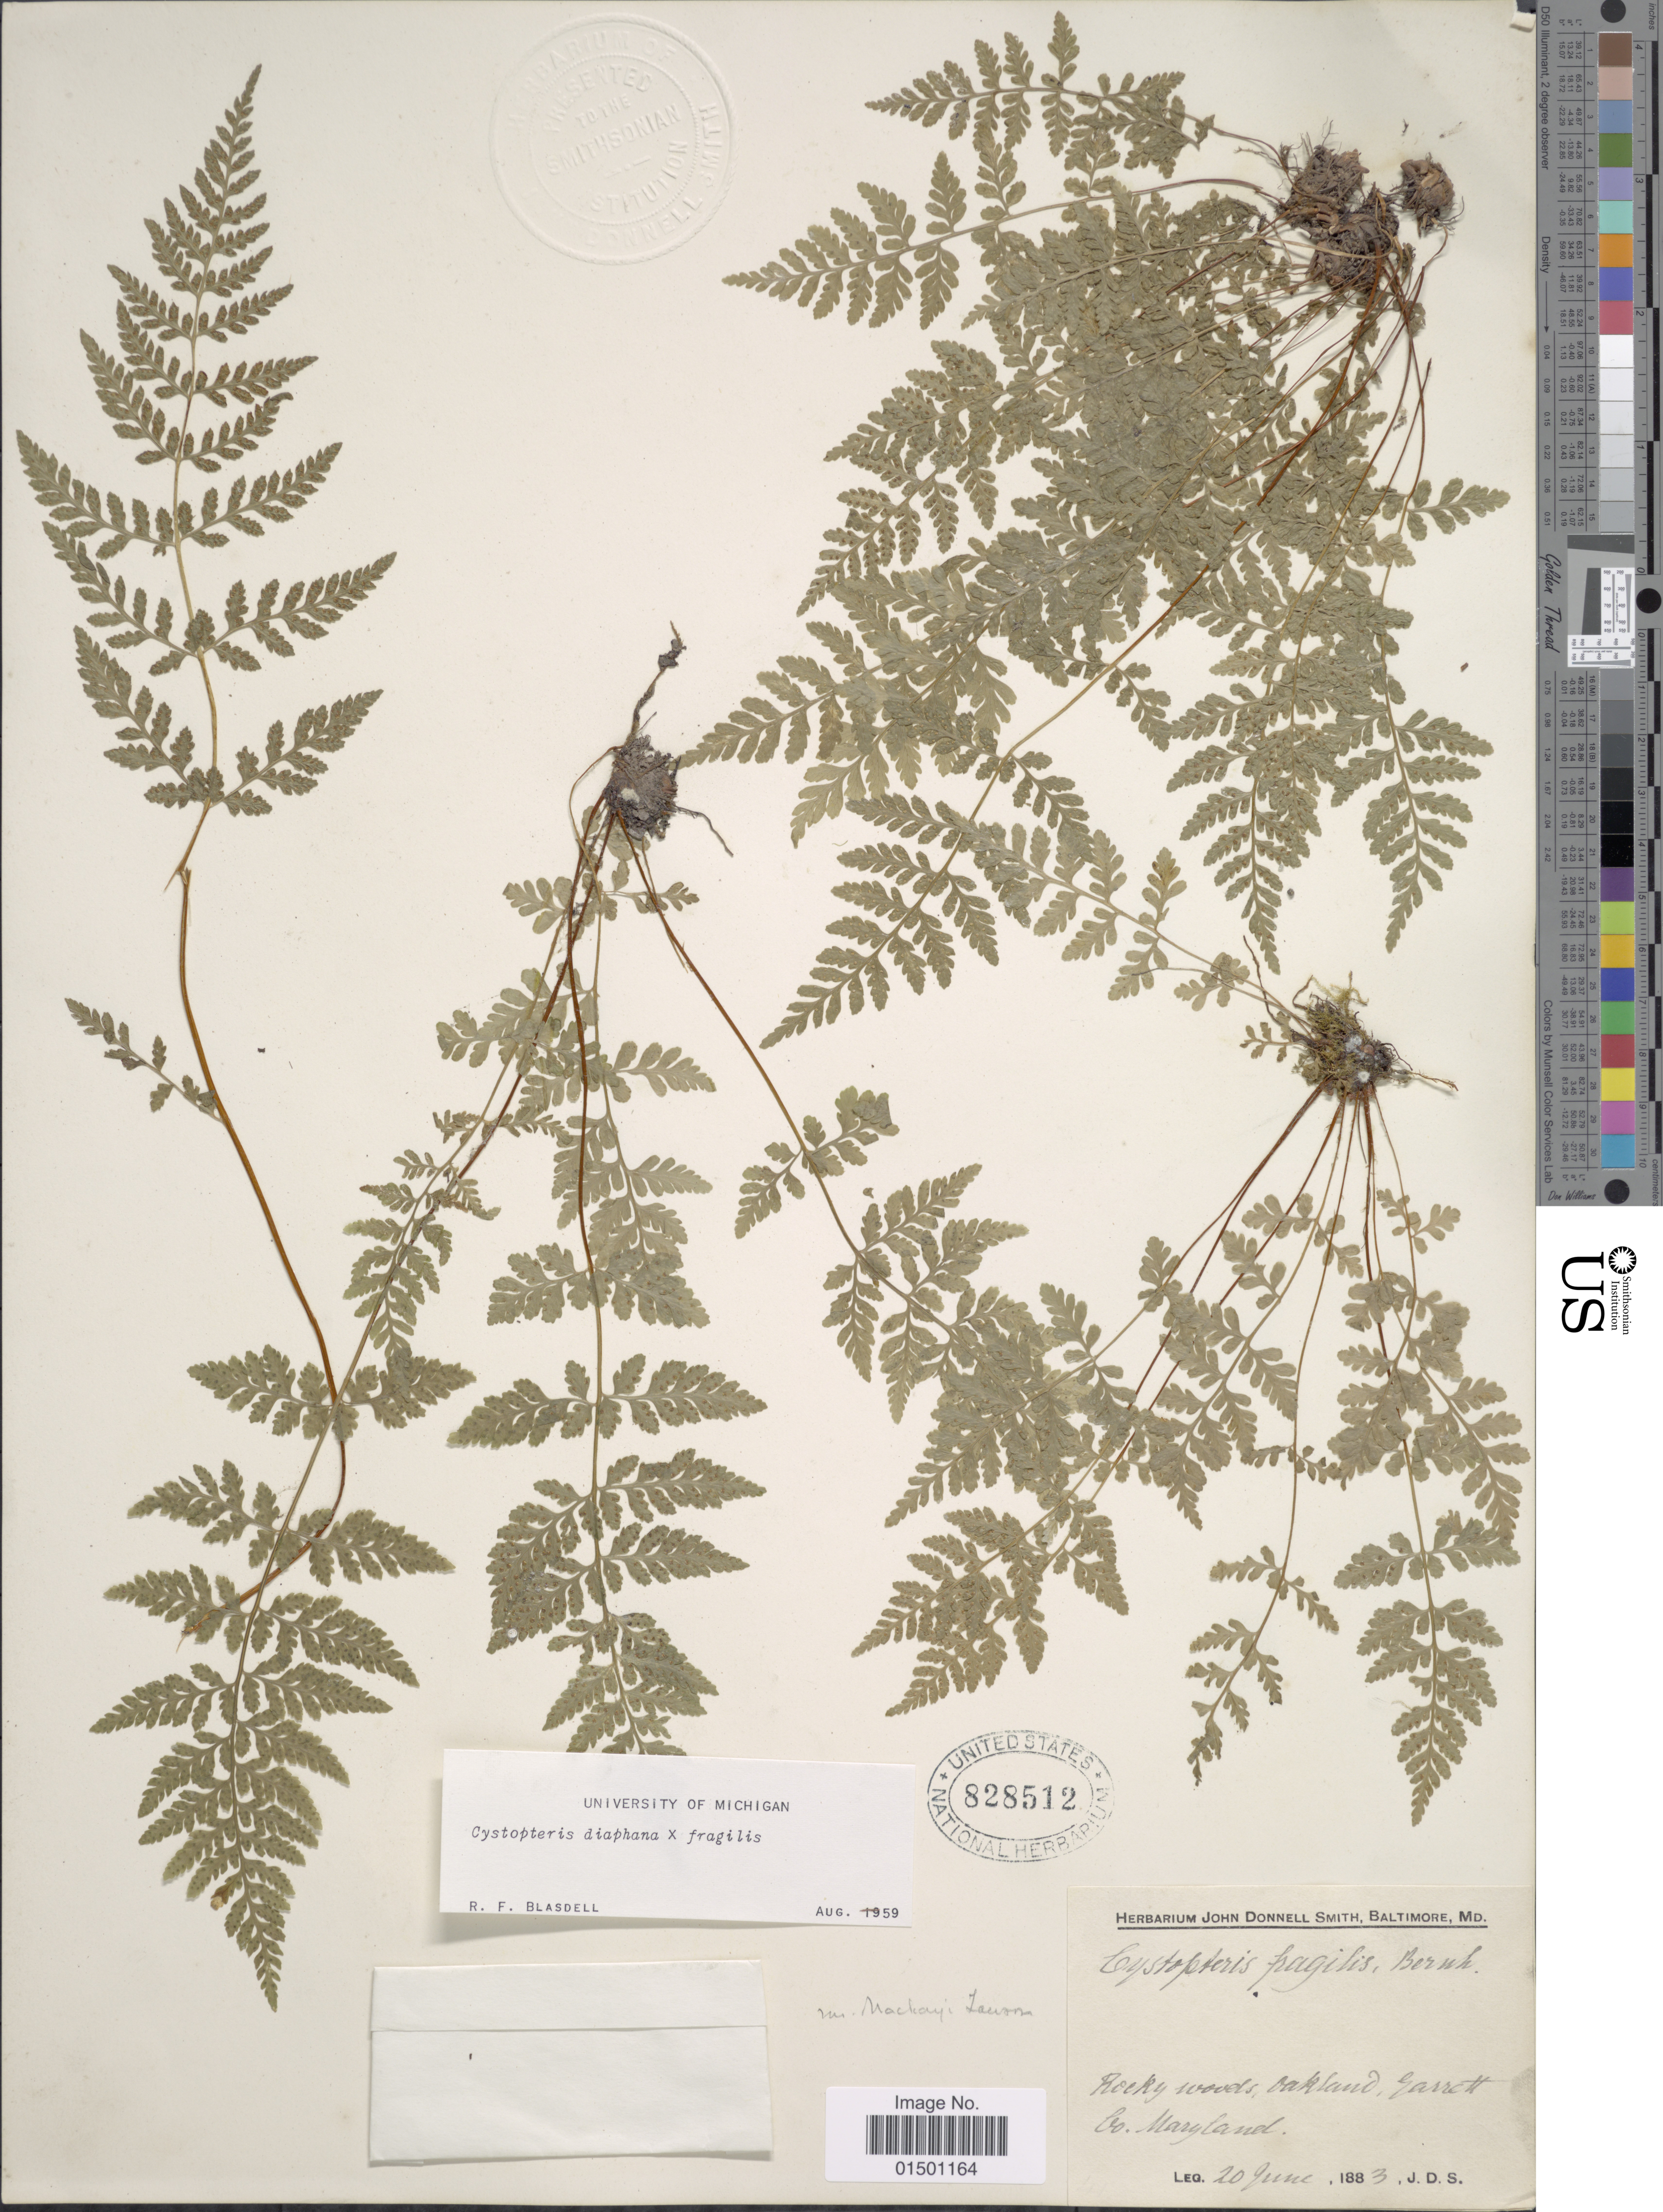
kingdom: Plantae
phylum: Tracheophyta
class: Polypodiopsida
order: Polypodiales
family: Cystopteridaceae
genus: Cystopteris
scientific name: Cystopteris diaphana x C. fragilis (L.) Bernh.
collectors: J. Donnell Smith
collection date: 1883-06-20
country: United States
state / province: Maryland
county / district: Garrett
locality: Oakland, Garrett Co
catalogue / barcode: US 828512